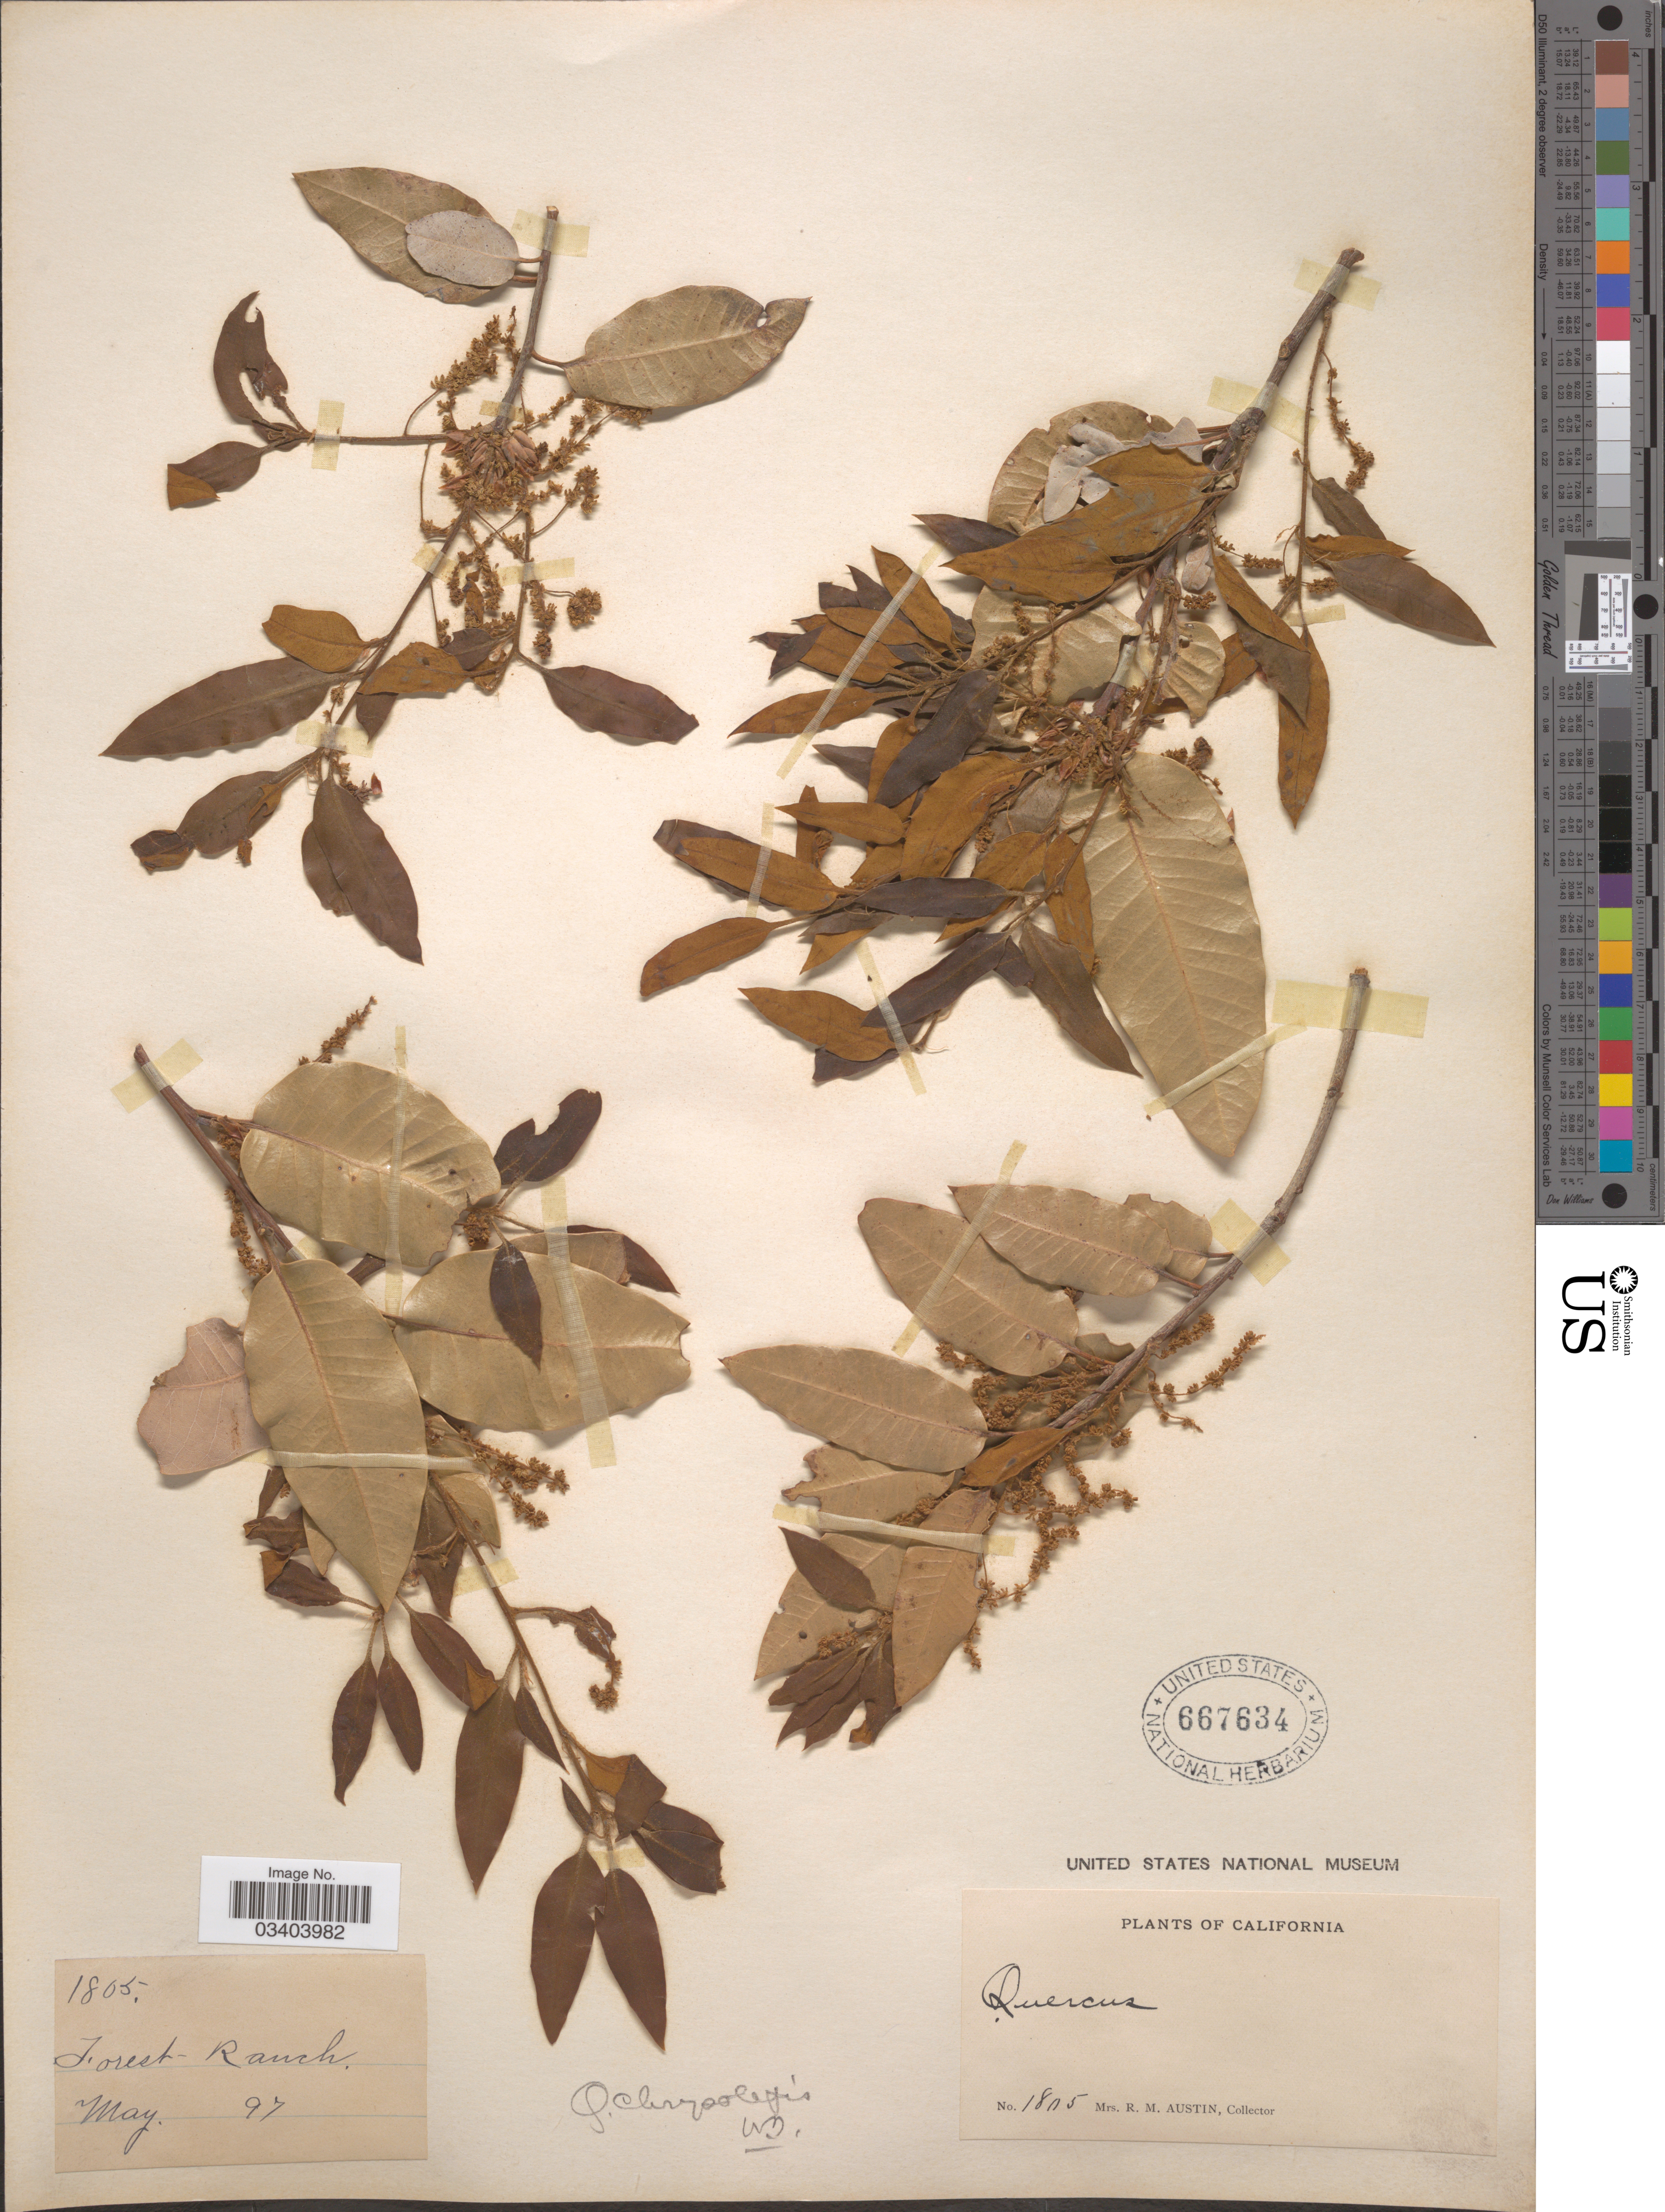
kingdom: Plantae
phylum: Tracheophyta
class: Magnoliopsida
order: Fagales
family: Fagaceae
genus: Quercus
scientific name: Quercus chrysolepis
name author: Liebm.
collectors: R. Austin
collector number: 1805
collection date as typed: Transcribed d/m/y: /5/97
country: United States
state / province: California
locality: Forest Ranch.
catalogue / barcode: US 667634